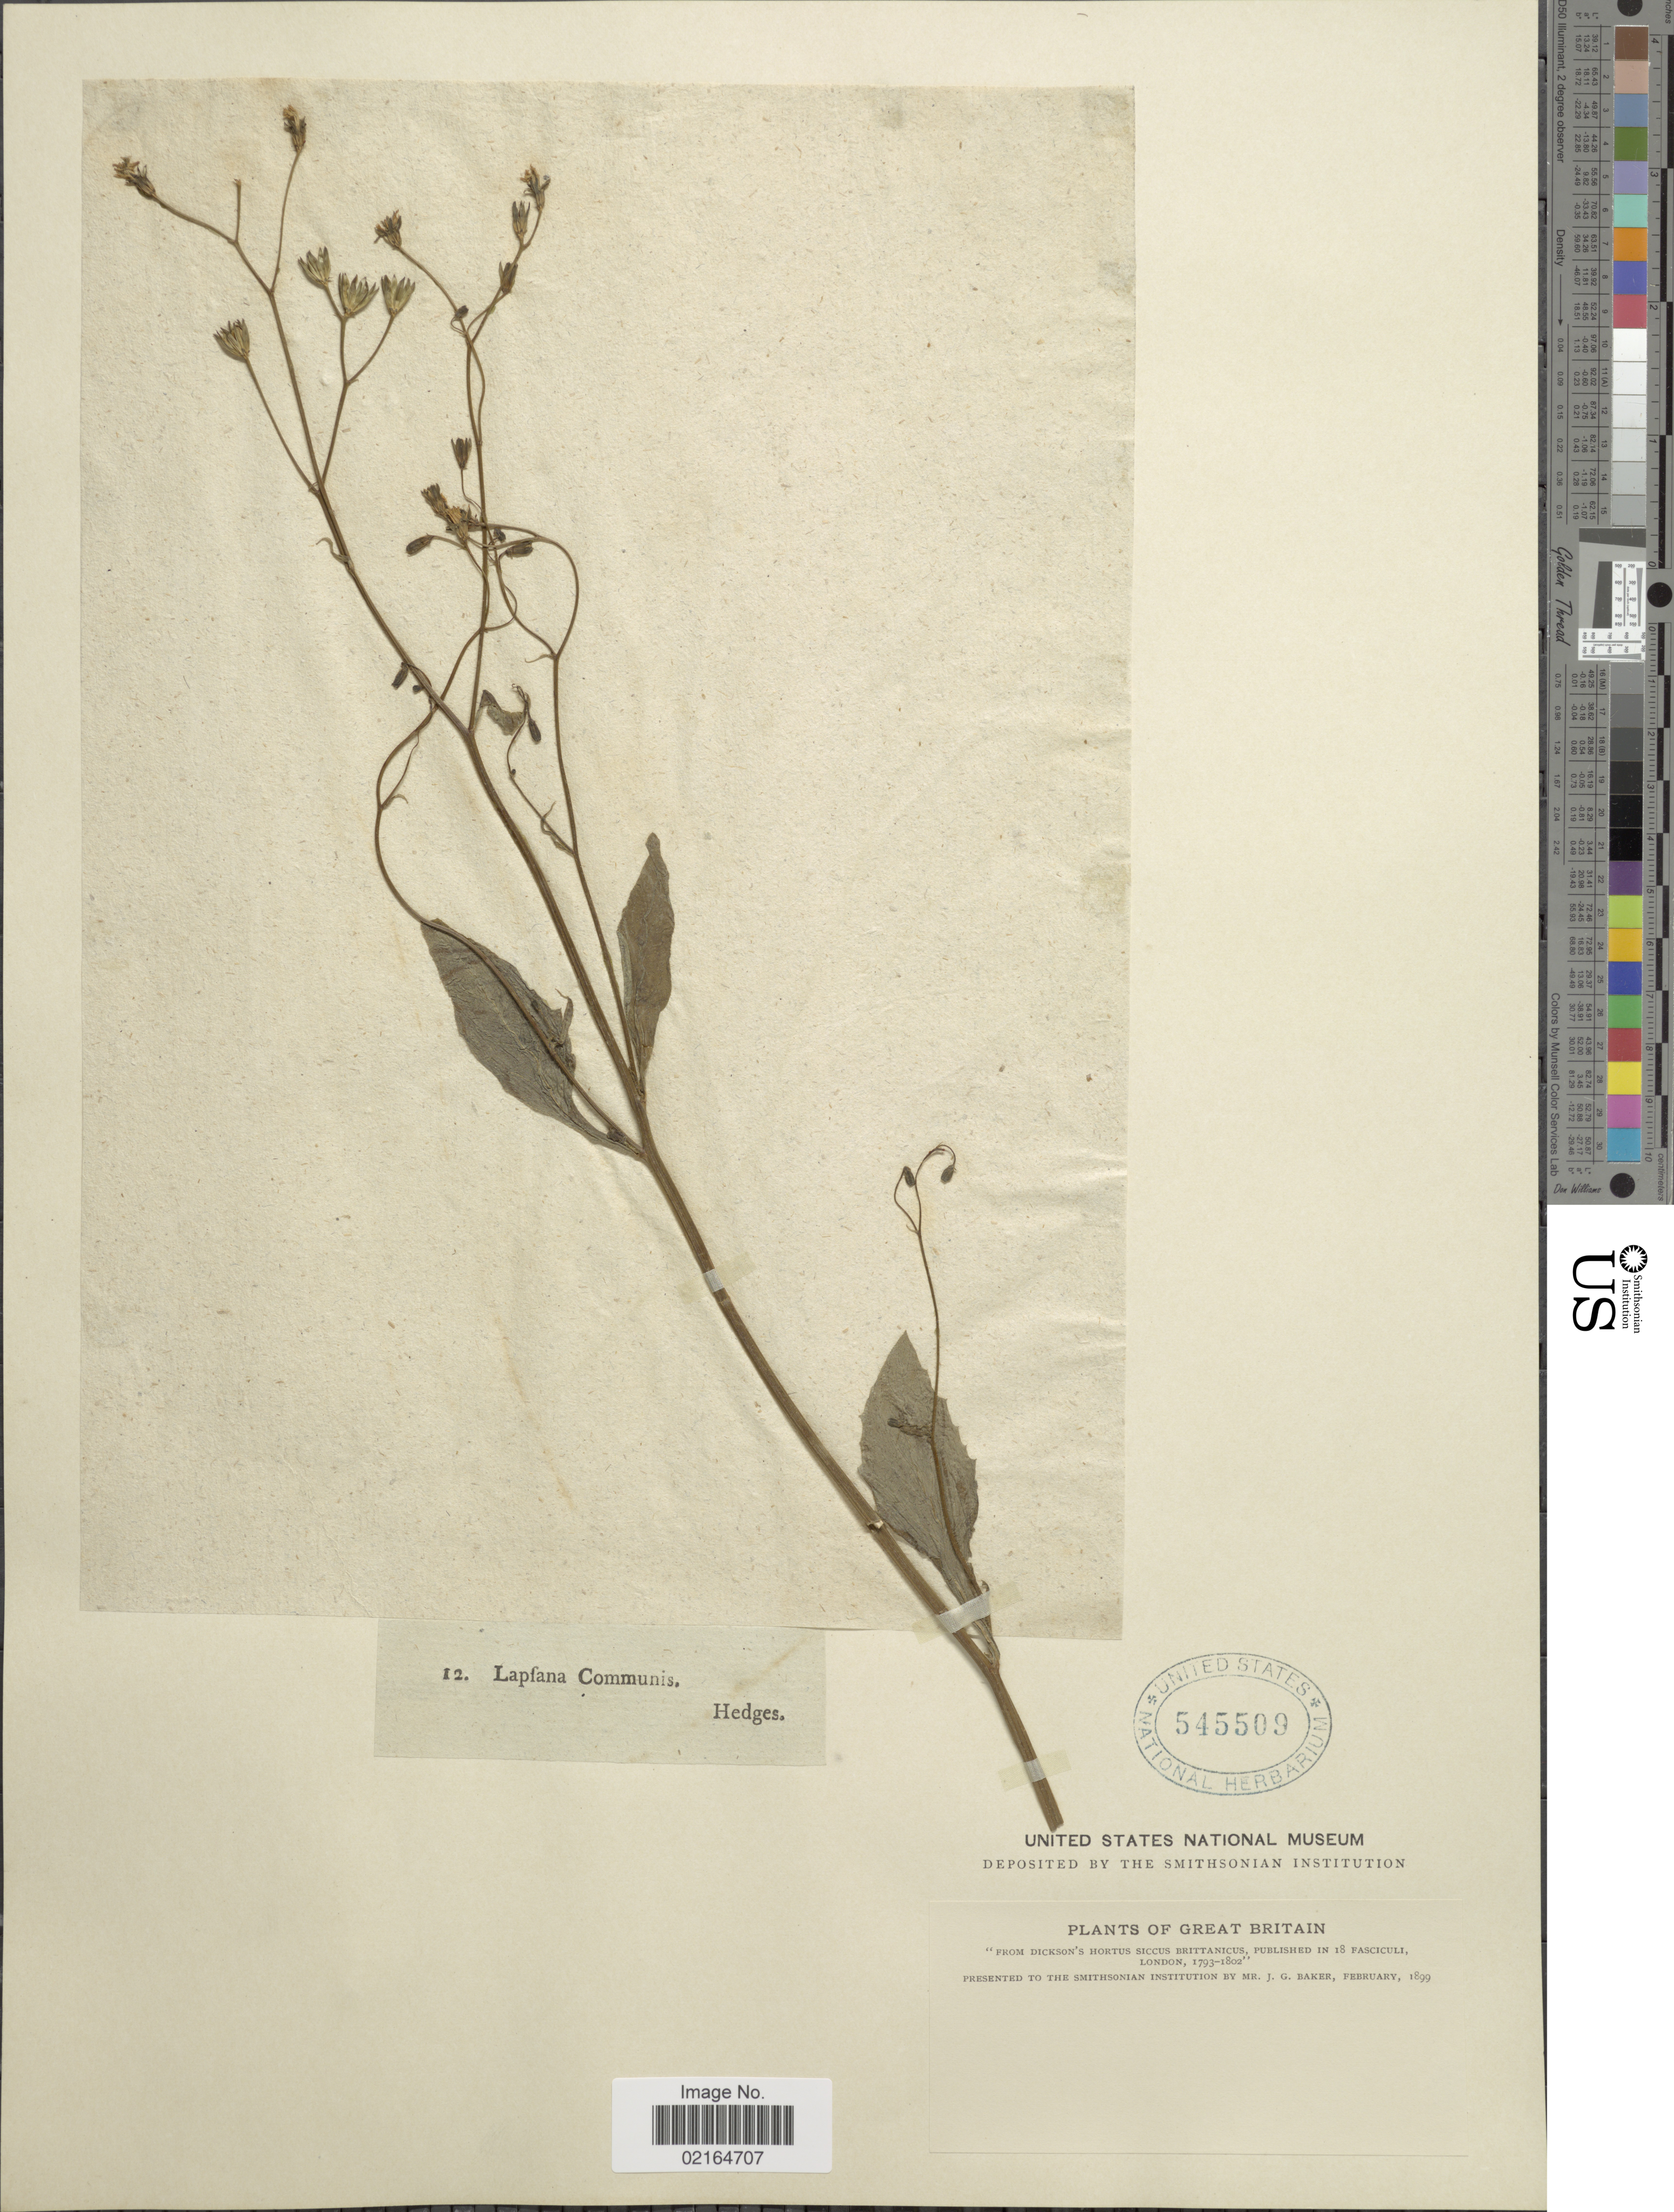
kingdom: Plantae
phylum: Tracheophyta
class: Magnoliopsida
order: Asterales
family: Asteraceae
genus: Lapsana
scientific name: Lapsana communis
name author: L.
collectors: Hedges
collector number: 12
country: United Kingdom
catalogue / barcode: US 545509